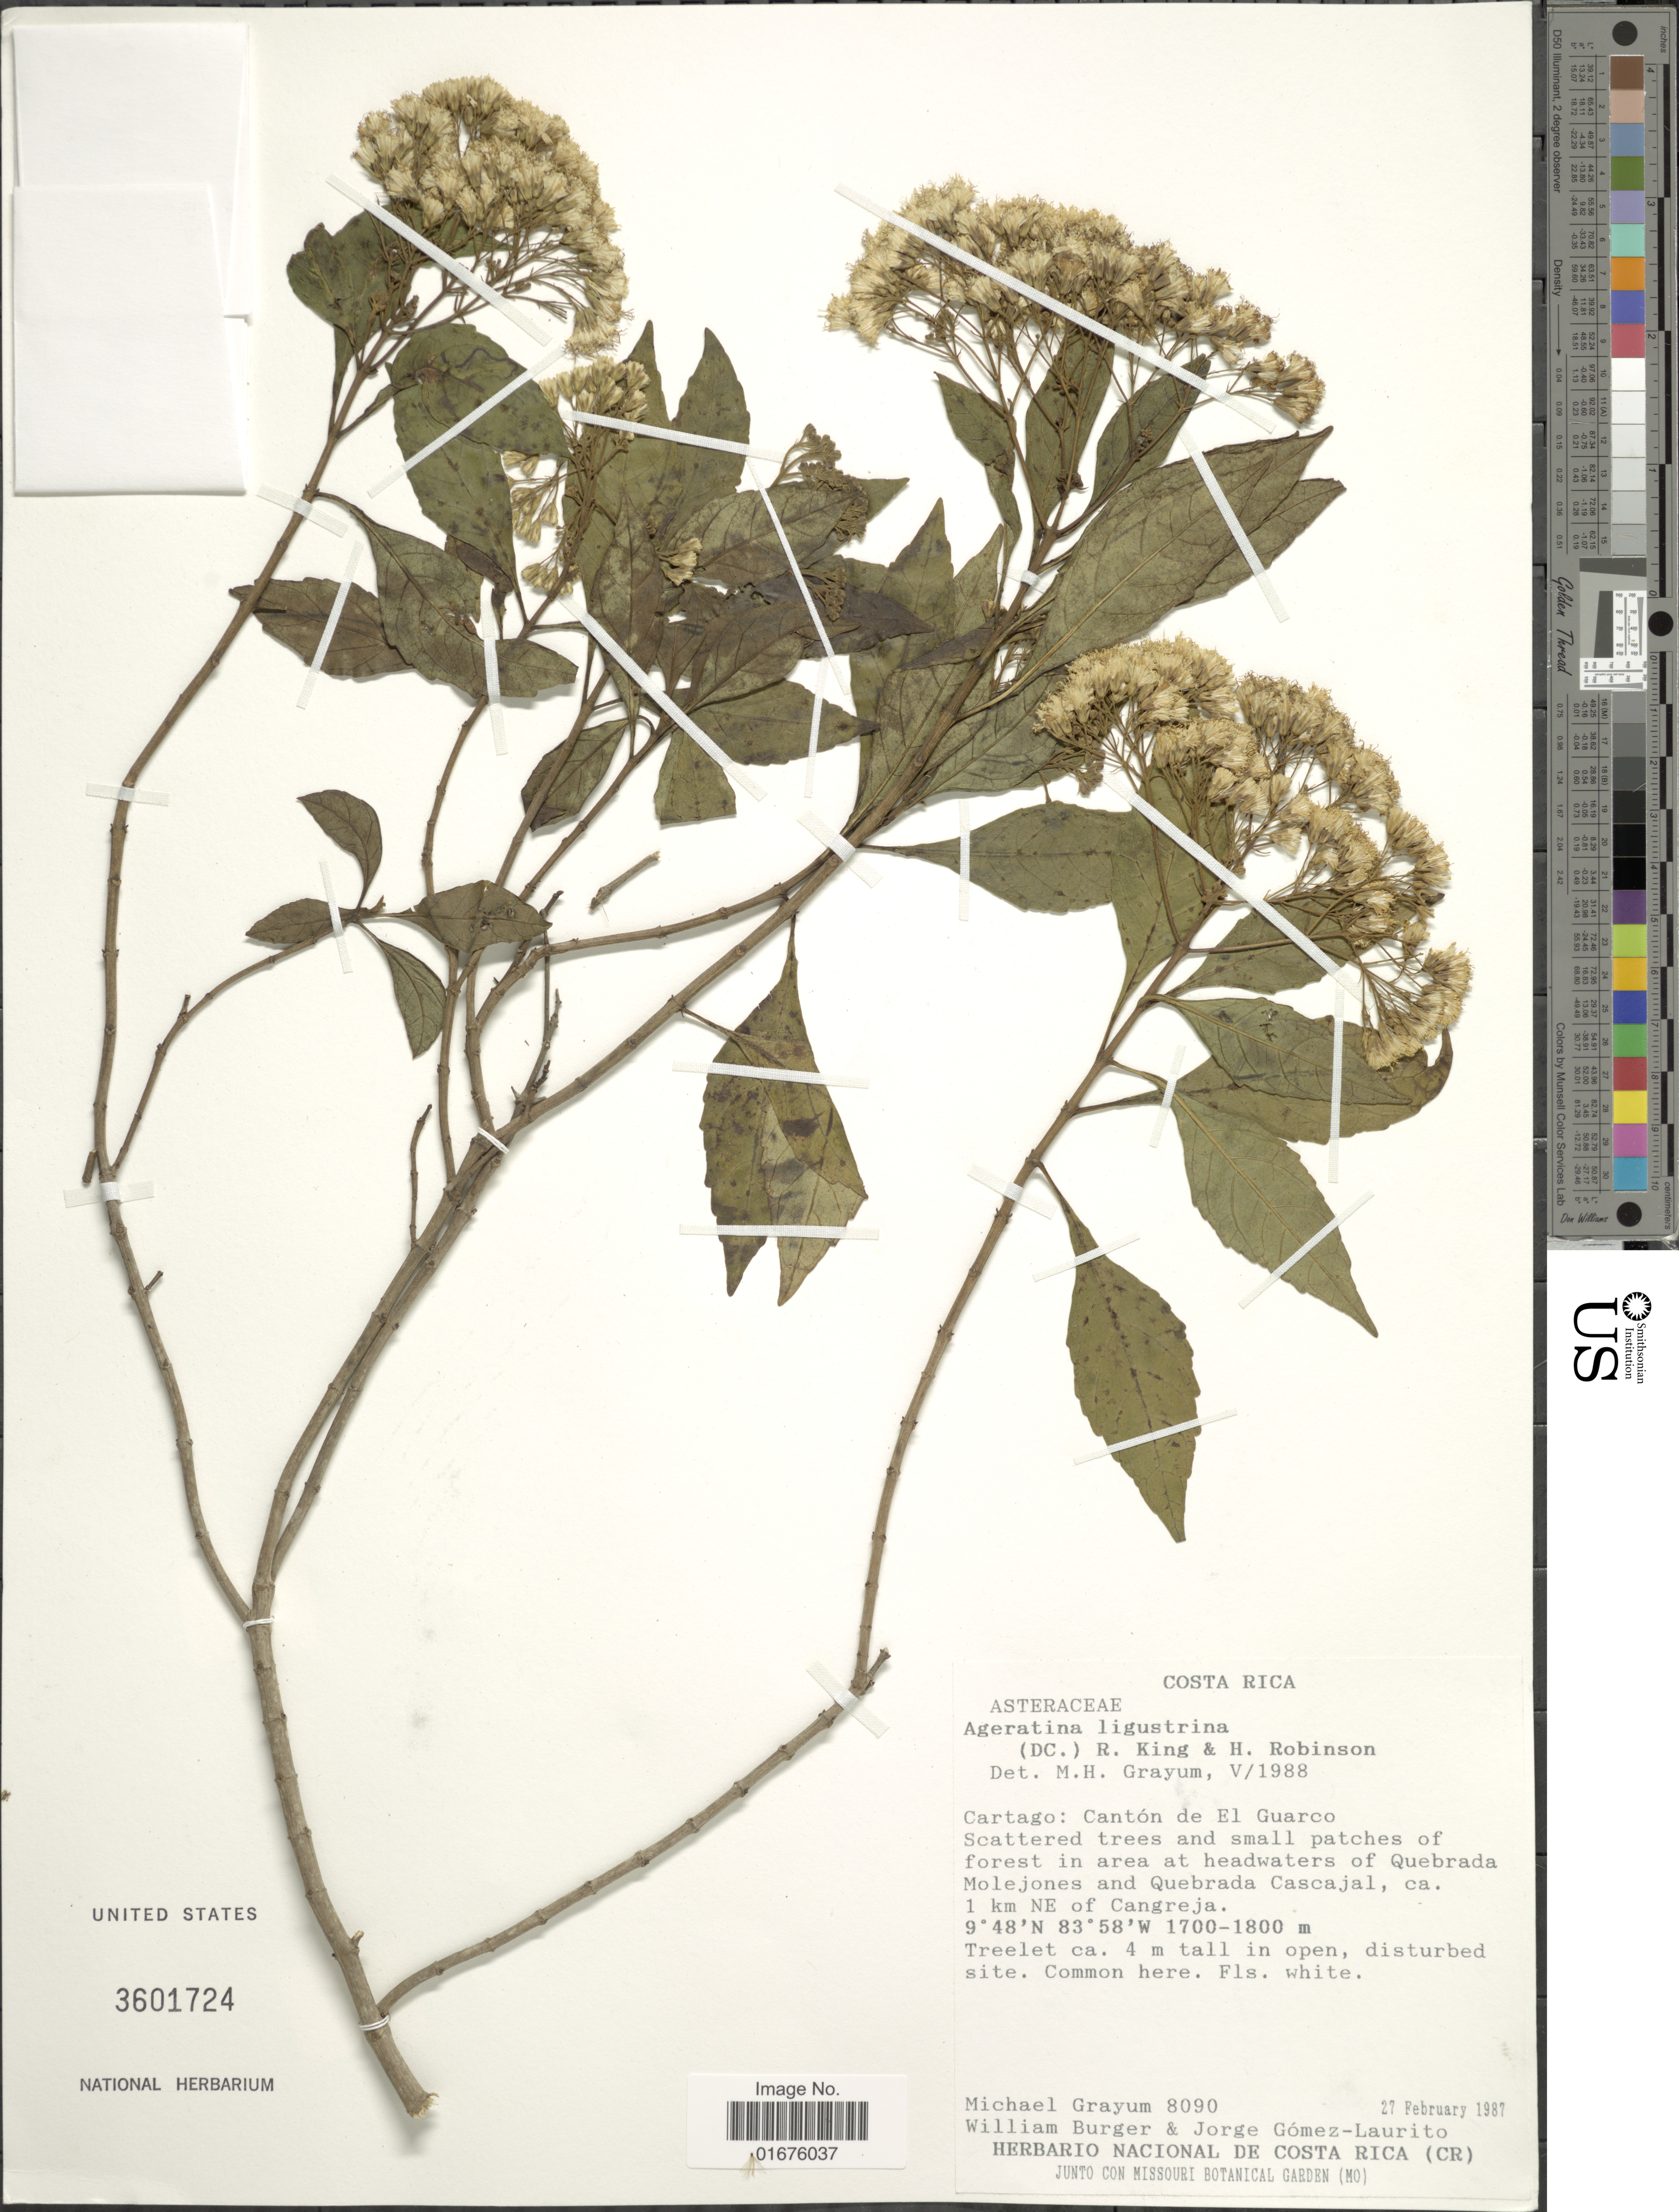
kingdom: Plantae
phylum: Tracheophyta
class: Magnoliopsida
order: Asterales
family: Asteraceae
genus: Ageratina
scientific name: Ageratina ligustrina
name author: (DC.) R.M. King & H. Rob.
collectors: M. H. Grayum, W. Burger & J. A. Gómez-Laurito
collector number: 8090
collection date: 1987-02-27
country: Costa Rica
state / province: Cartago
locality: Cantón de El Guarco, scattered tress and small patches of forest in area at headwaters of Quebrada Molejones and Quebrada Cascajal, ca. 1 km NE of Cangreja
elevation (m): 1700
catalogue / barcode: US 3601724